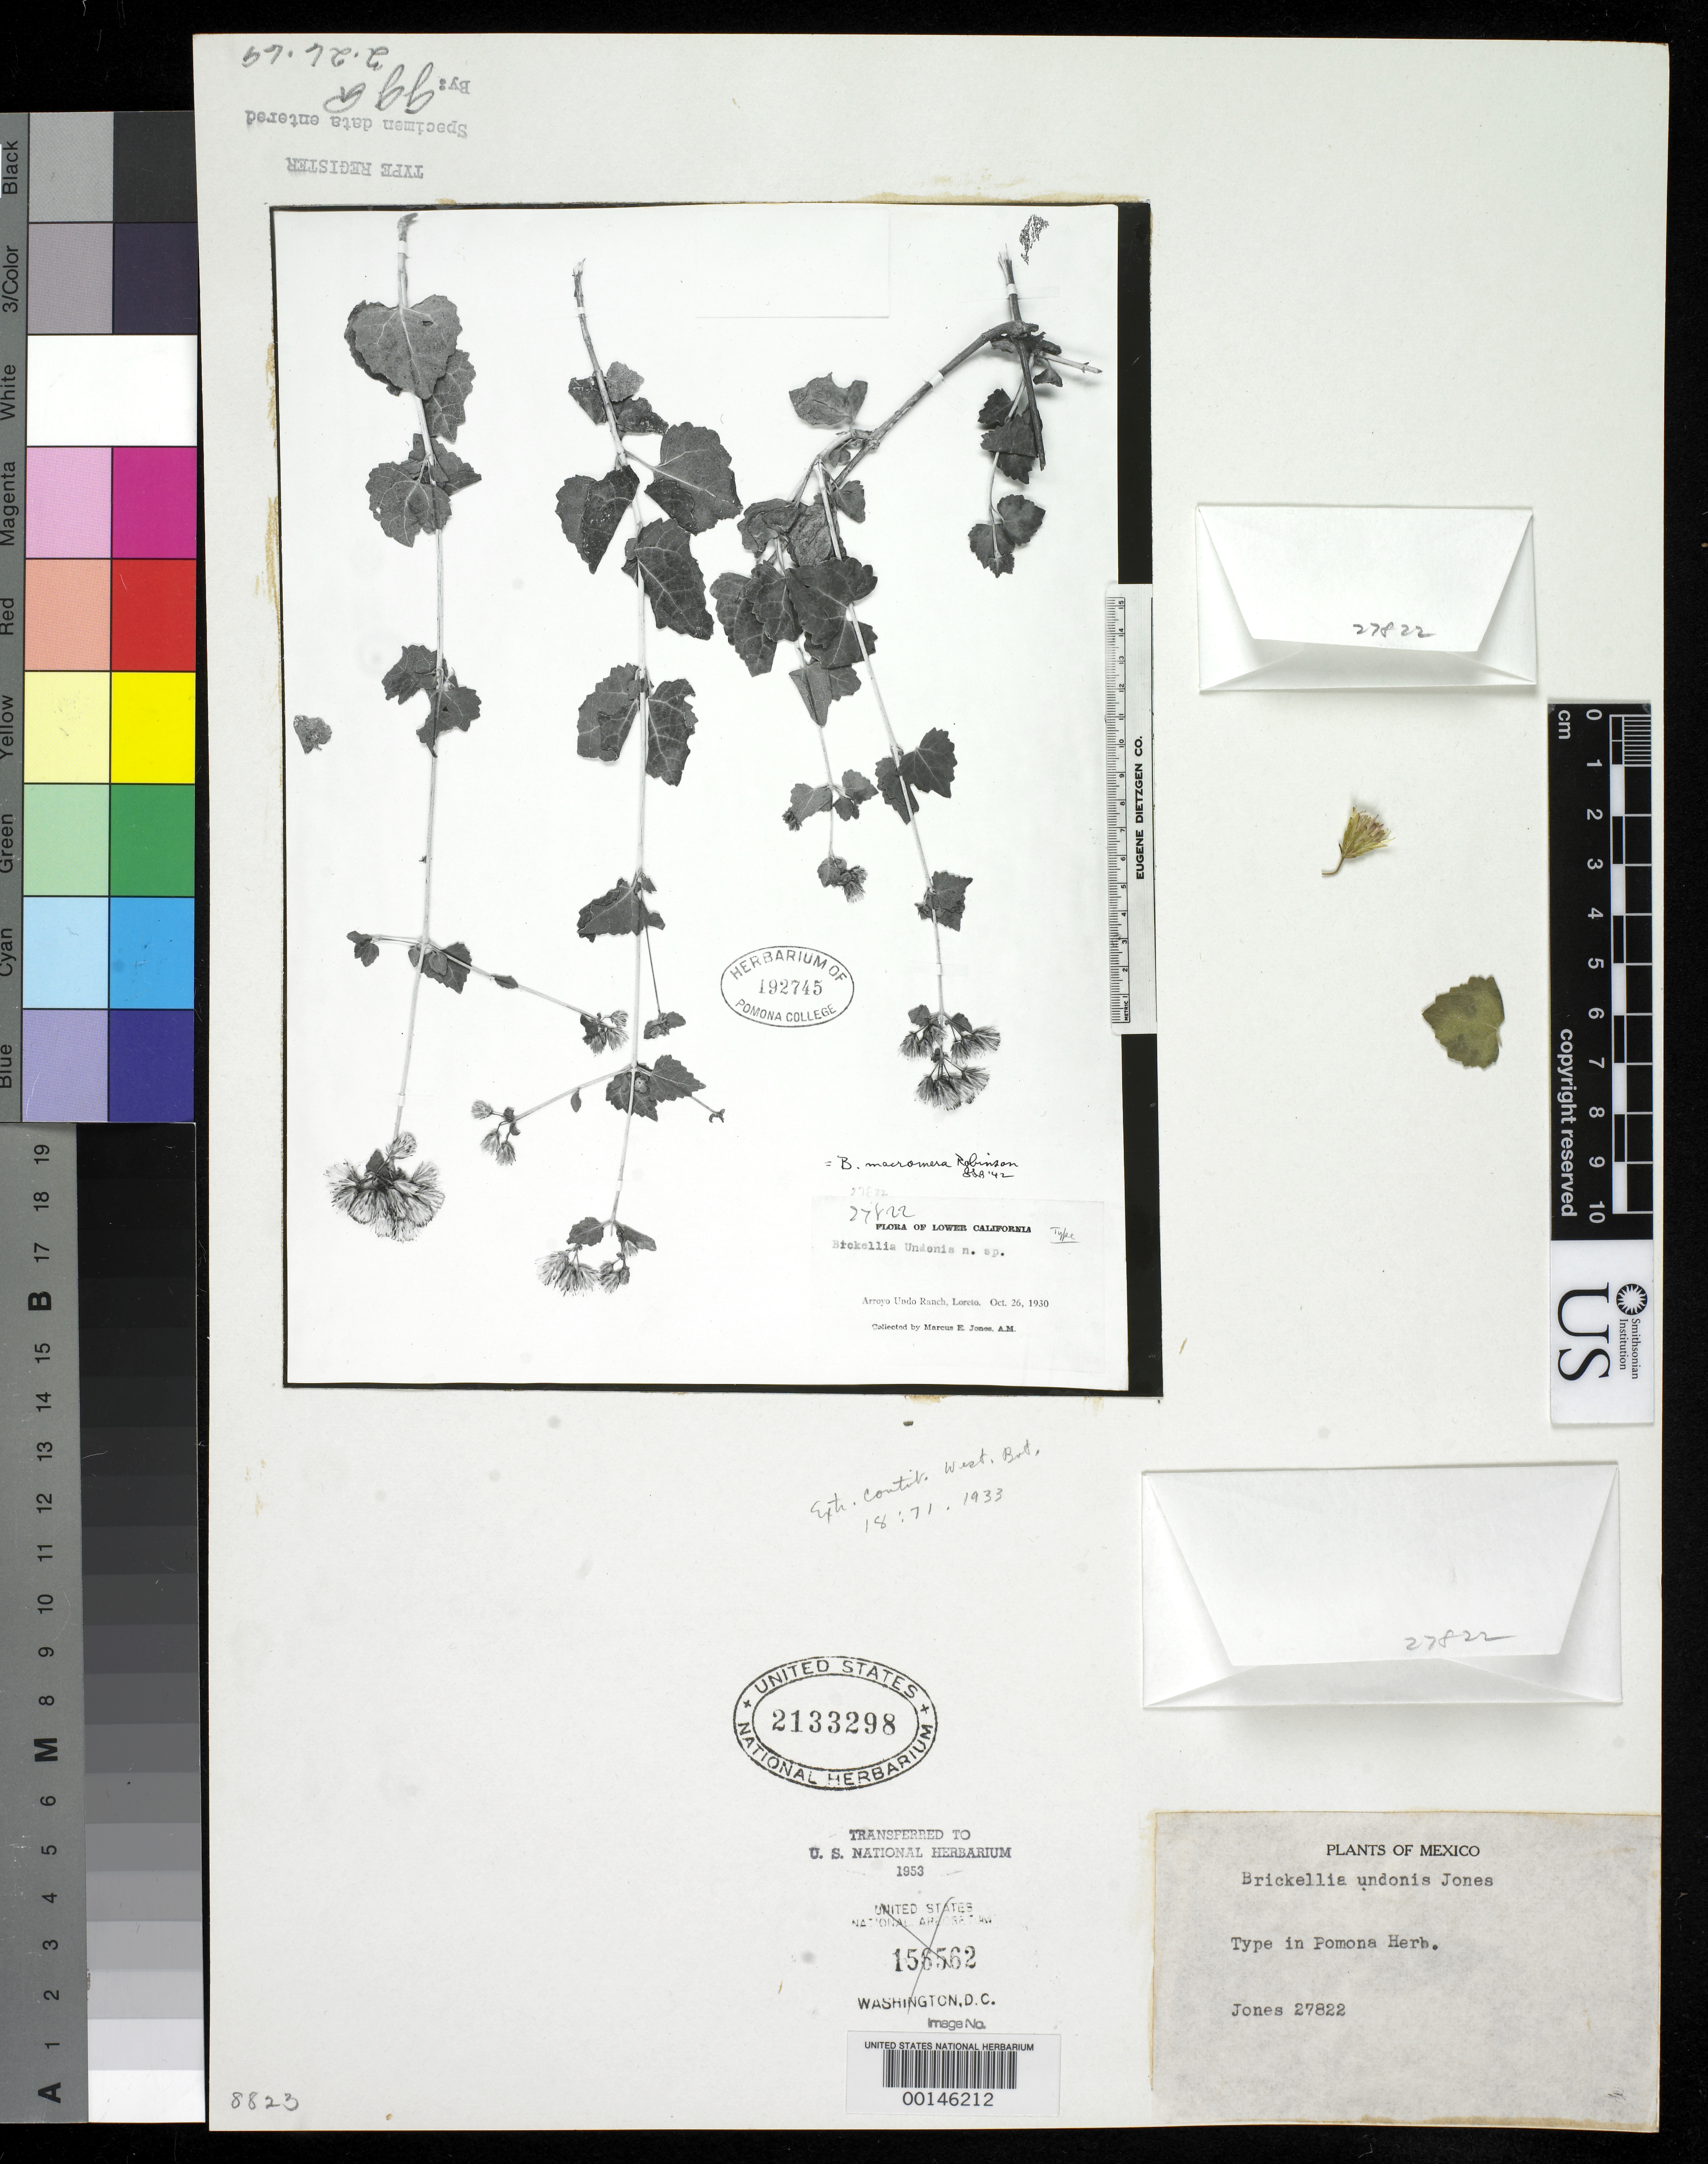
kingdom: Plantae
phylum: Tracheophyta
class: Magnoliopsida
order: Asterales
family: Asteraceae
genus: Brickellia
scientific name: Brickellia undonis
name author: M.E. Jones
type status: Type Fragment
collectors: M. E. Jones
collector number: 27822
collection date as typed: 26 Oct 1930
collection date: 1930-10-26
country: Mexico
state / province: Baja California Sur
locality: Loreto.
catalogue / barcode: US 2133298